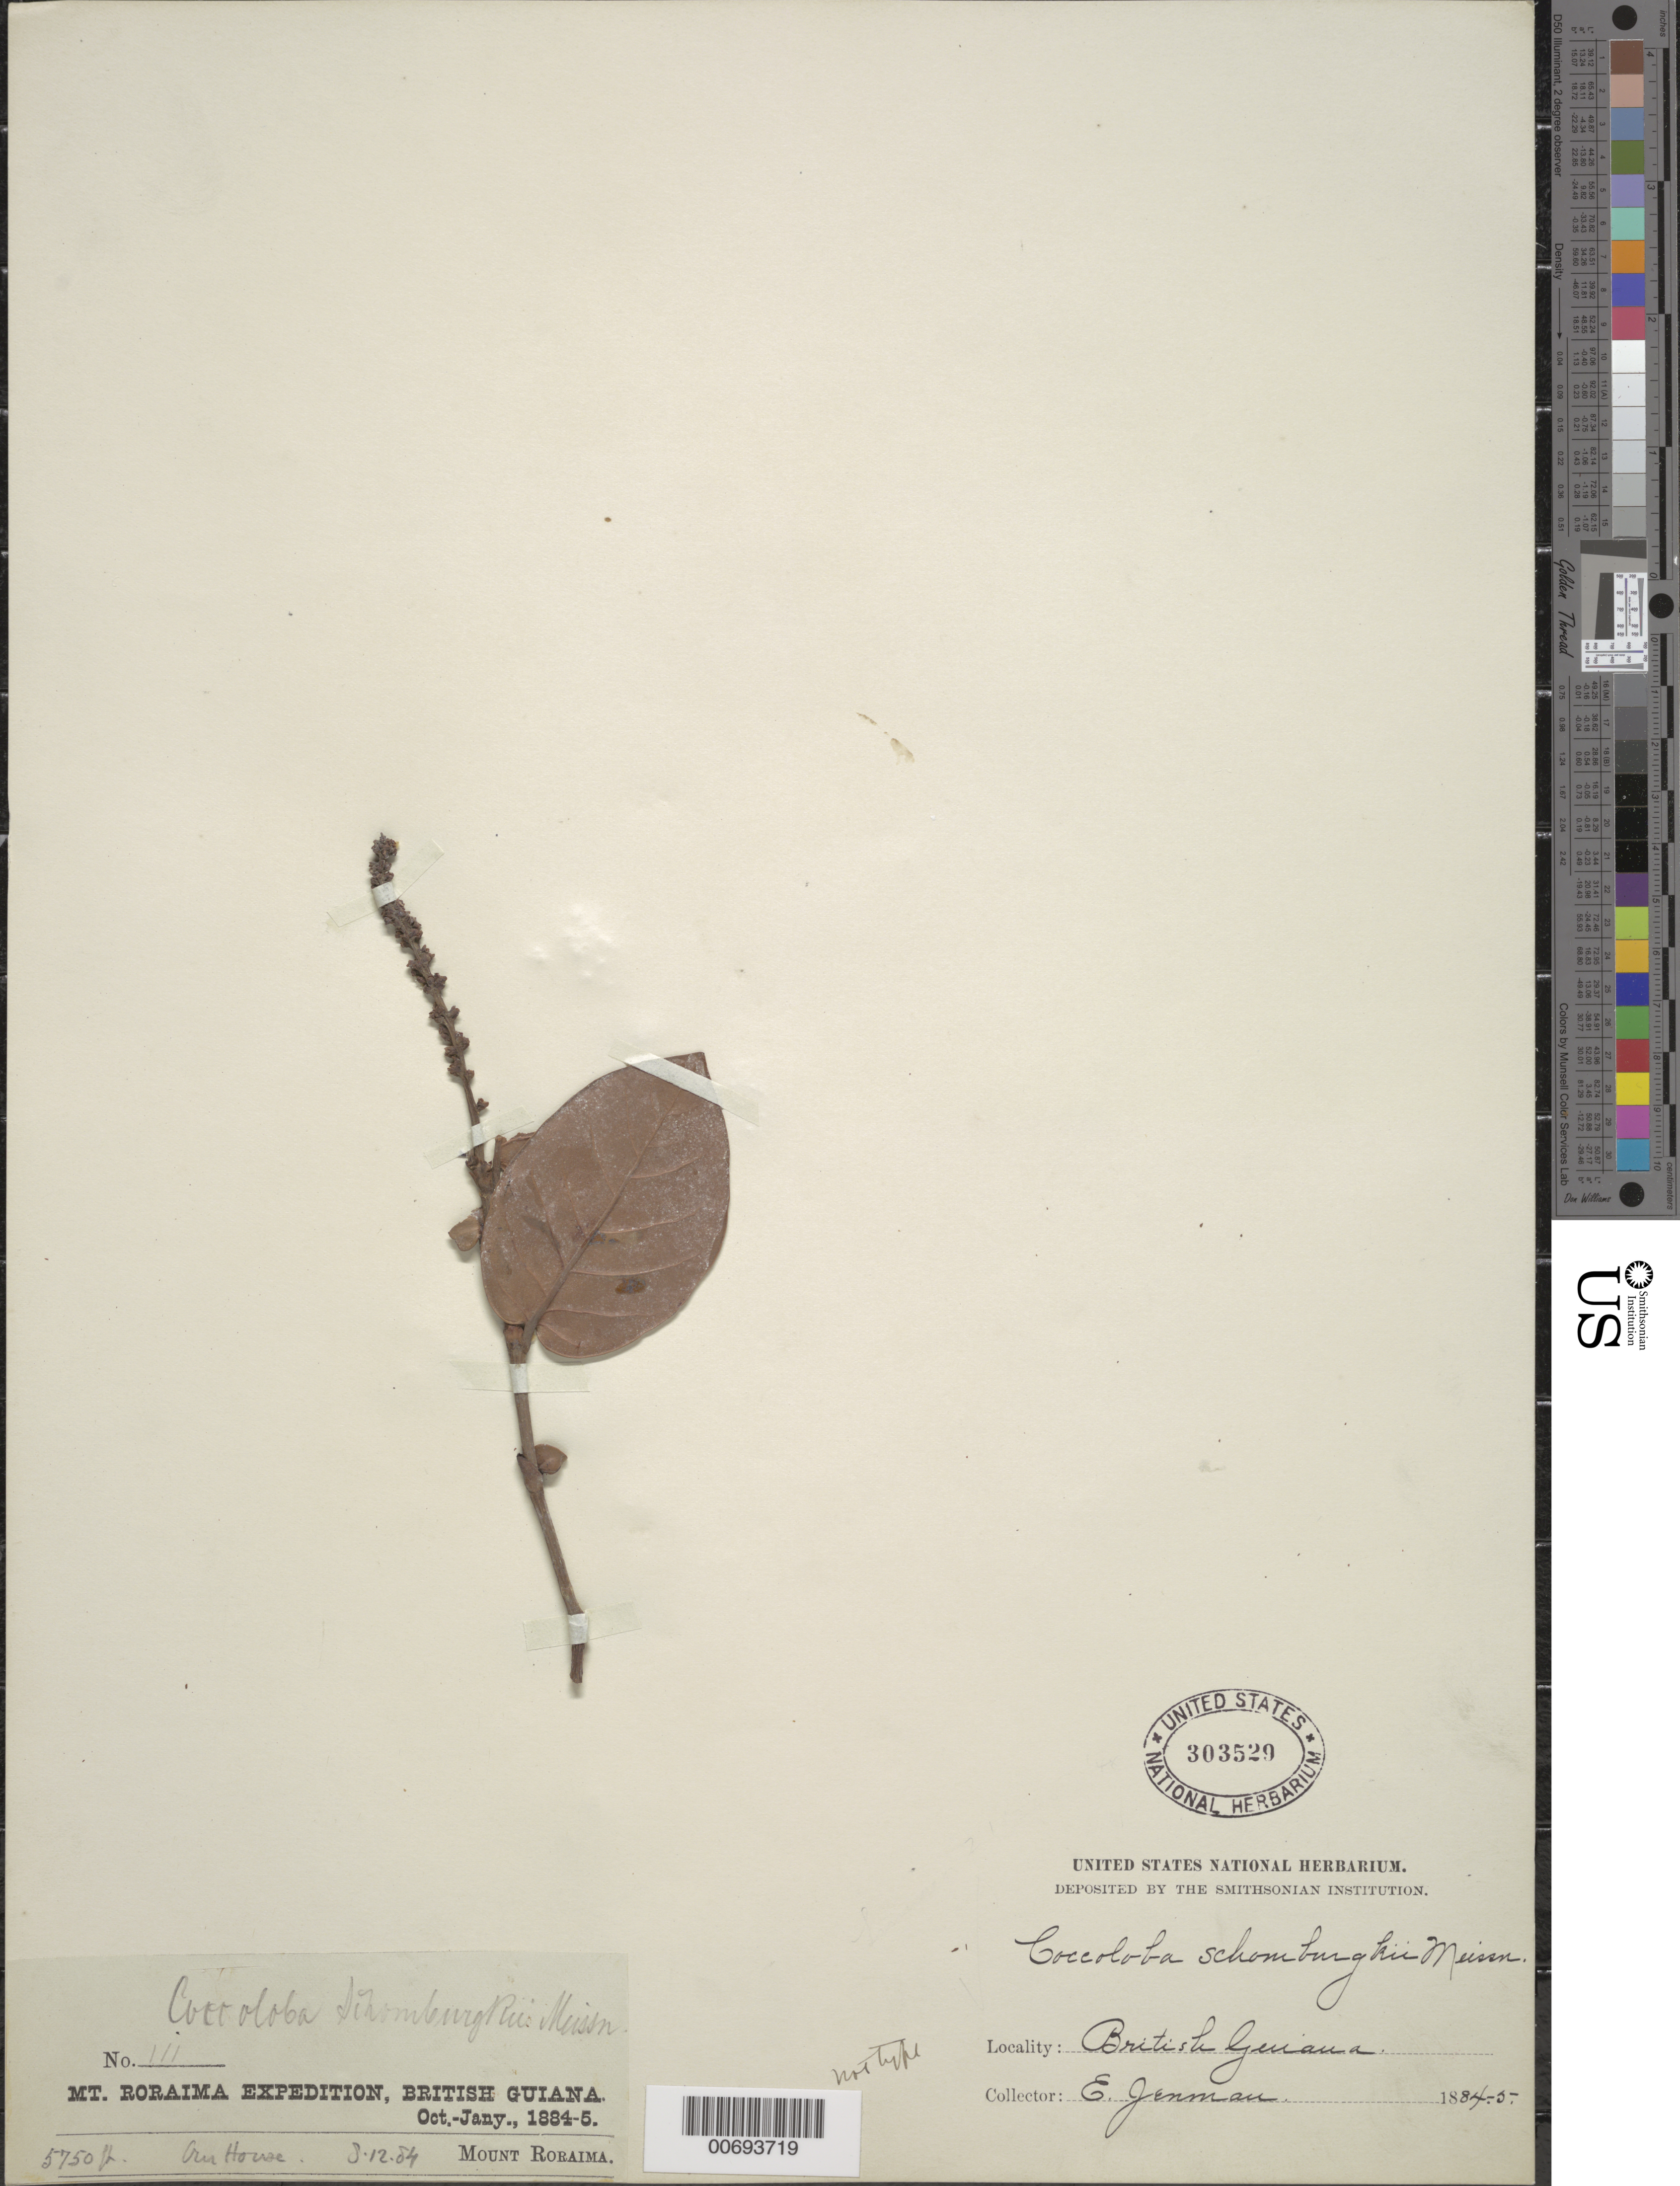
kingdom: Plantae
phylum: Tracheophyta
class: Magnoliopsida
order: Caryophyllales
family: Polygonaceae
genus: Coccoloba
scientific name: Coccoloba schomburgkii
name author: Meisn.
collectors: G. S. Jenman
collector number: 111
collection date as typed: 8 December 1884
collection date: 1884-12-08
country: Guyana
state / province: Cuyuni-Mazaruni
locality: Mt. Roraima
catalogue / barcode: US 303529